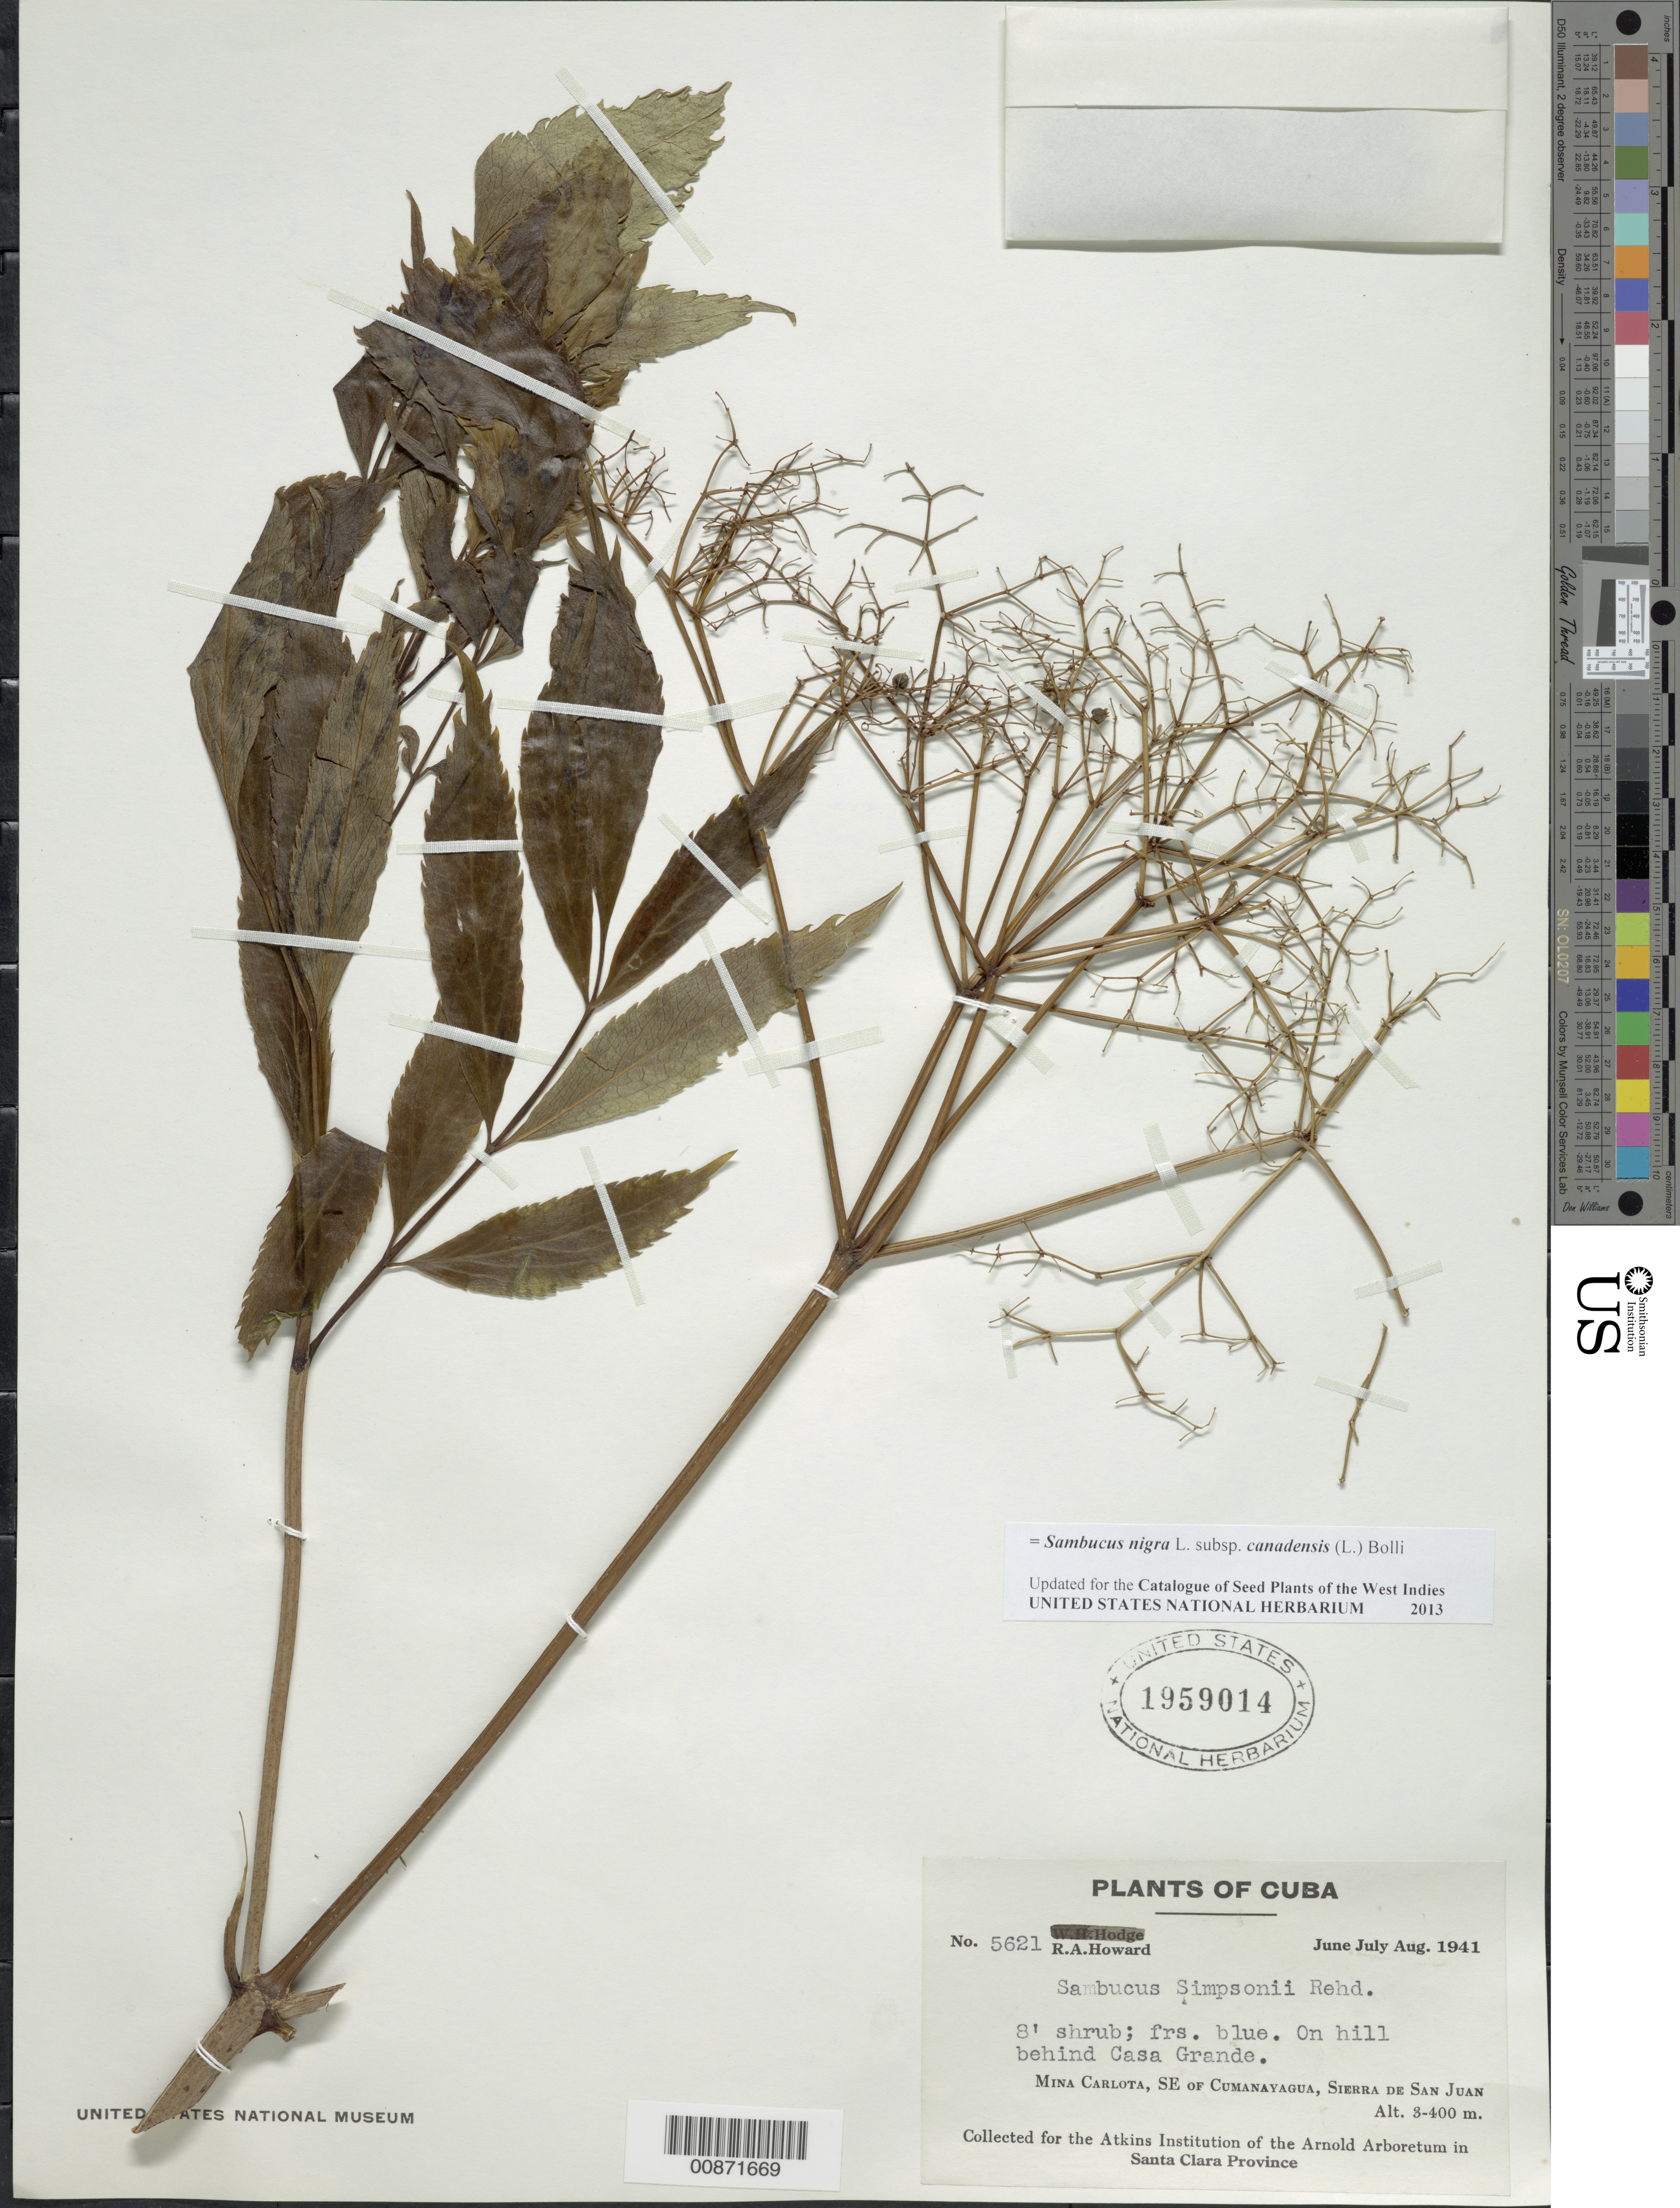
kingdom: Plantae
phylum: Tracheophyta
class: Magnoliopsida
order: Dipsacales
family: Viburnaceae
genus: Sambucus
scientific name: Sambucus nigra subsp. canadensis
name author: (L.) Bolli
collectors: R. A. Howard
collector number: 5621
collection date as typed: Jun 1941 to -- Aug 1941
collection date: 1941-06/1941-08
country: Cuba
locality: Mina Carlota, SE of Cumanayagua, Sierra de San Juan. Behind Casa Grande.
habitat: On hill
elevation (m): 3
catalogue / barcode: US 1959014